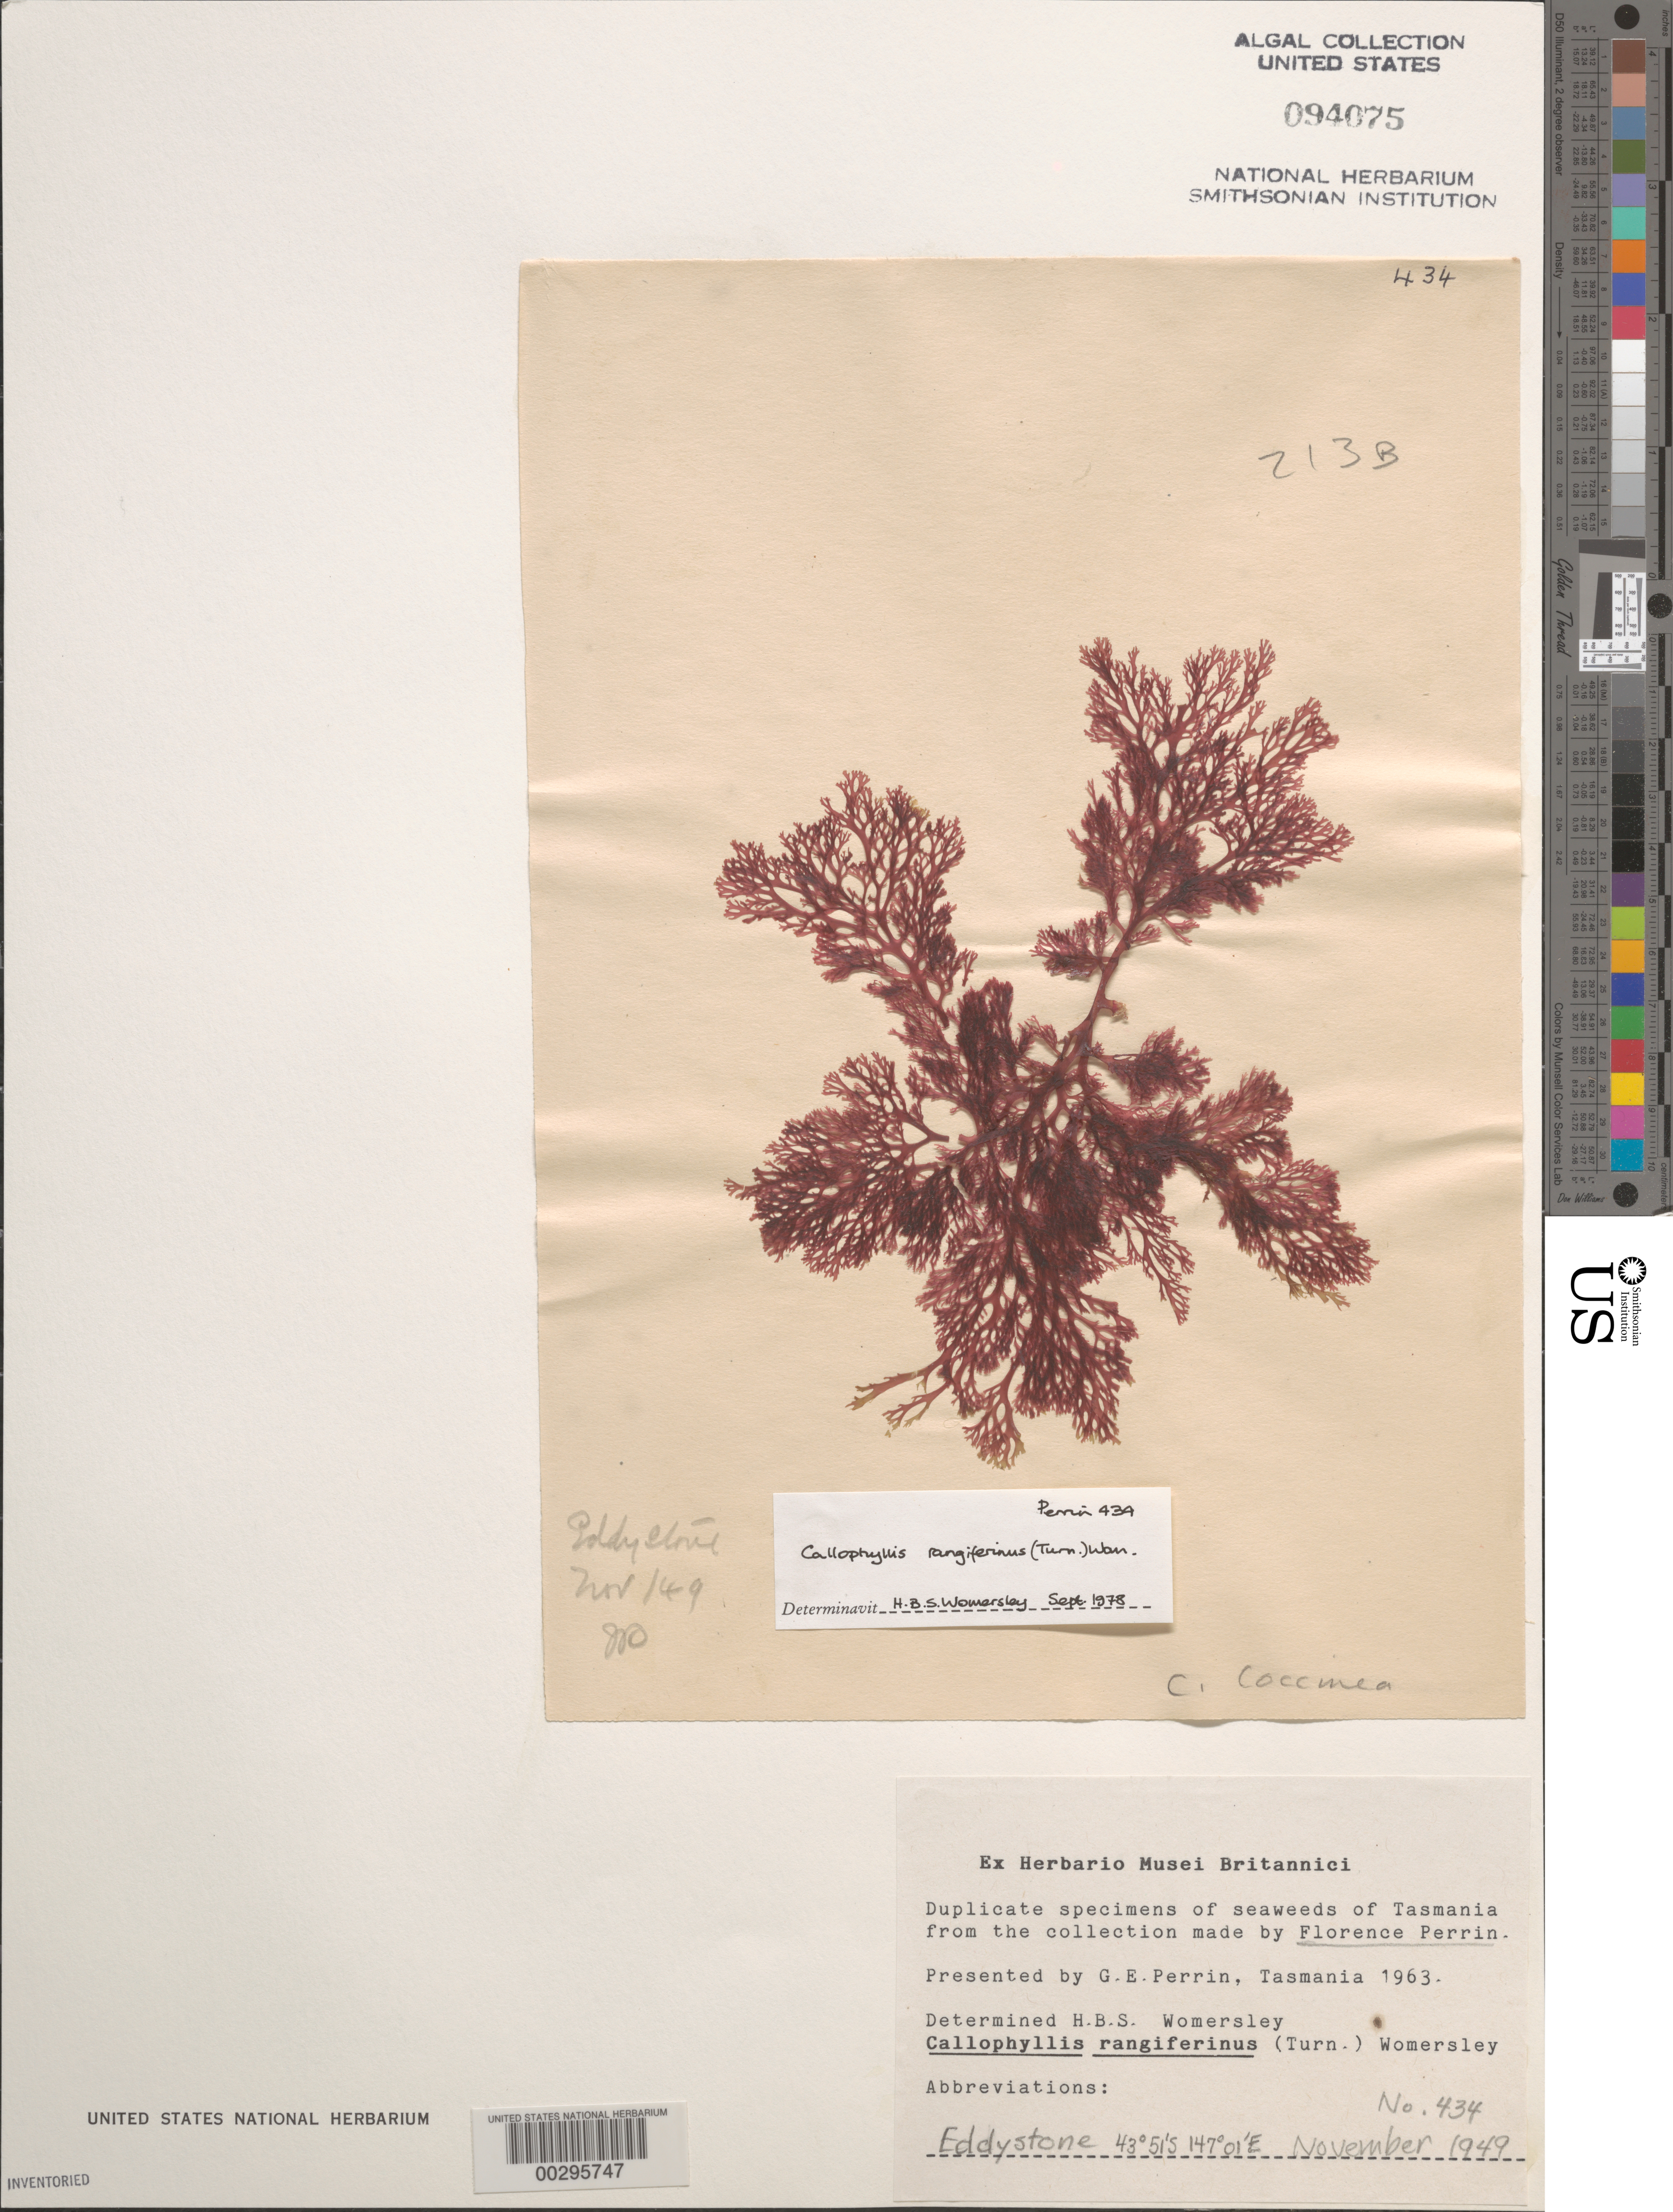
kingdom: Plantae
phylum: Rhodophyta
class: Florideophyceae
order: Gigartinales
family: Kallymeniaceae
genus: Callophyllis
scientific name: Callophyllis rangiferina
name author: (R.Brown ex Turner) Womersley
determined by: Womersley, H. B. S.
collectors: F. Perrin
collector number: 434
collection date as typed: Nov 1949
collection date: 1949-11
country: Australia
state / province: Tasmania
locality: Eddystone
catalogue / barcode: US 94075